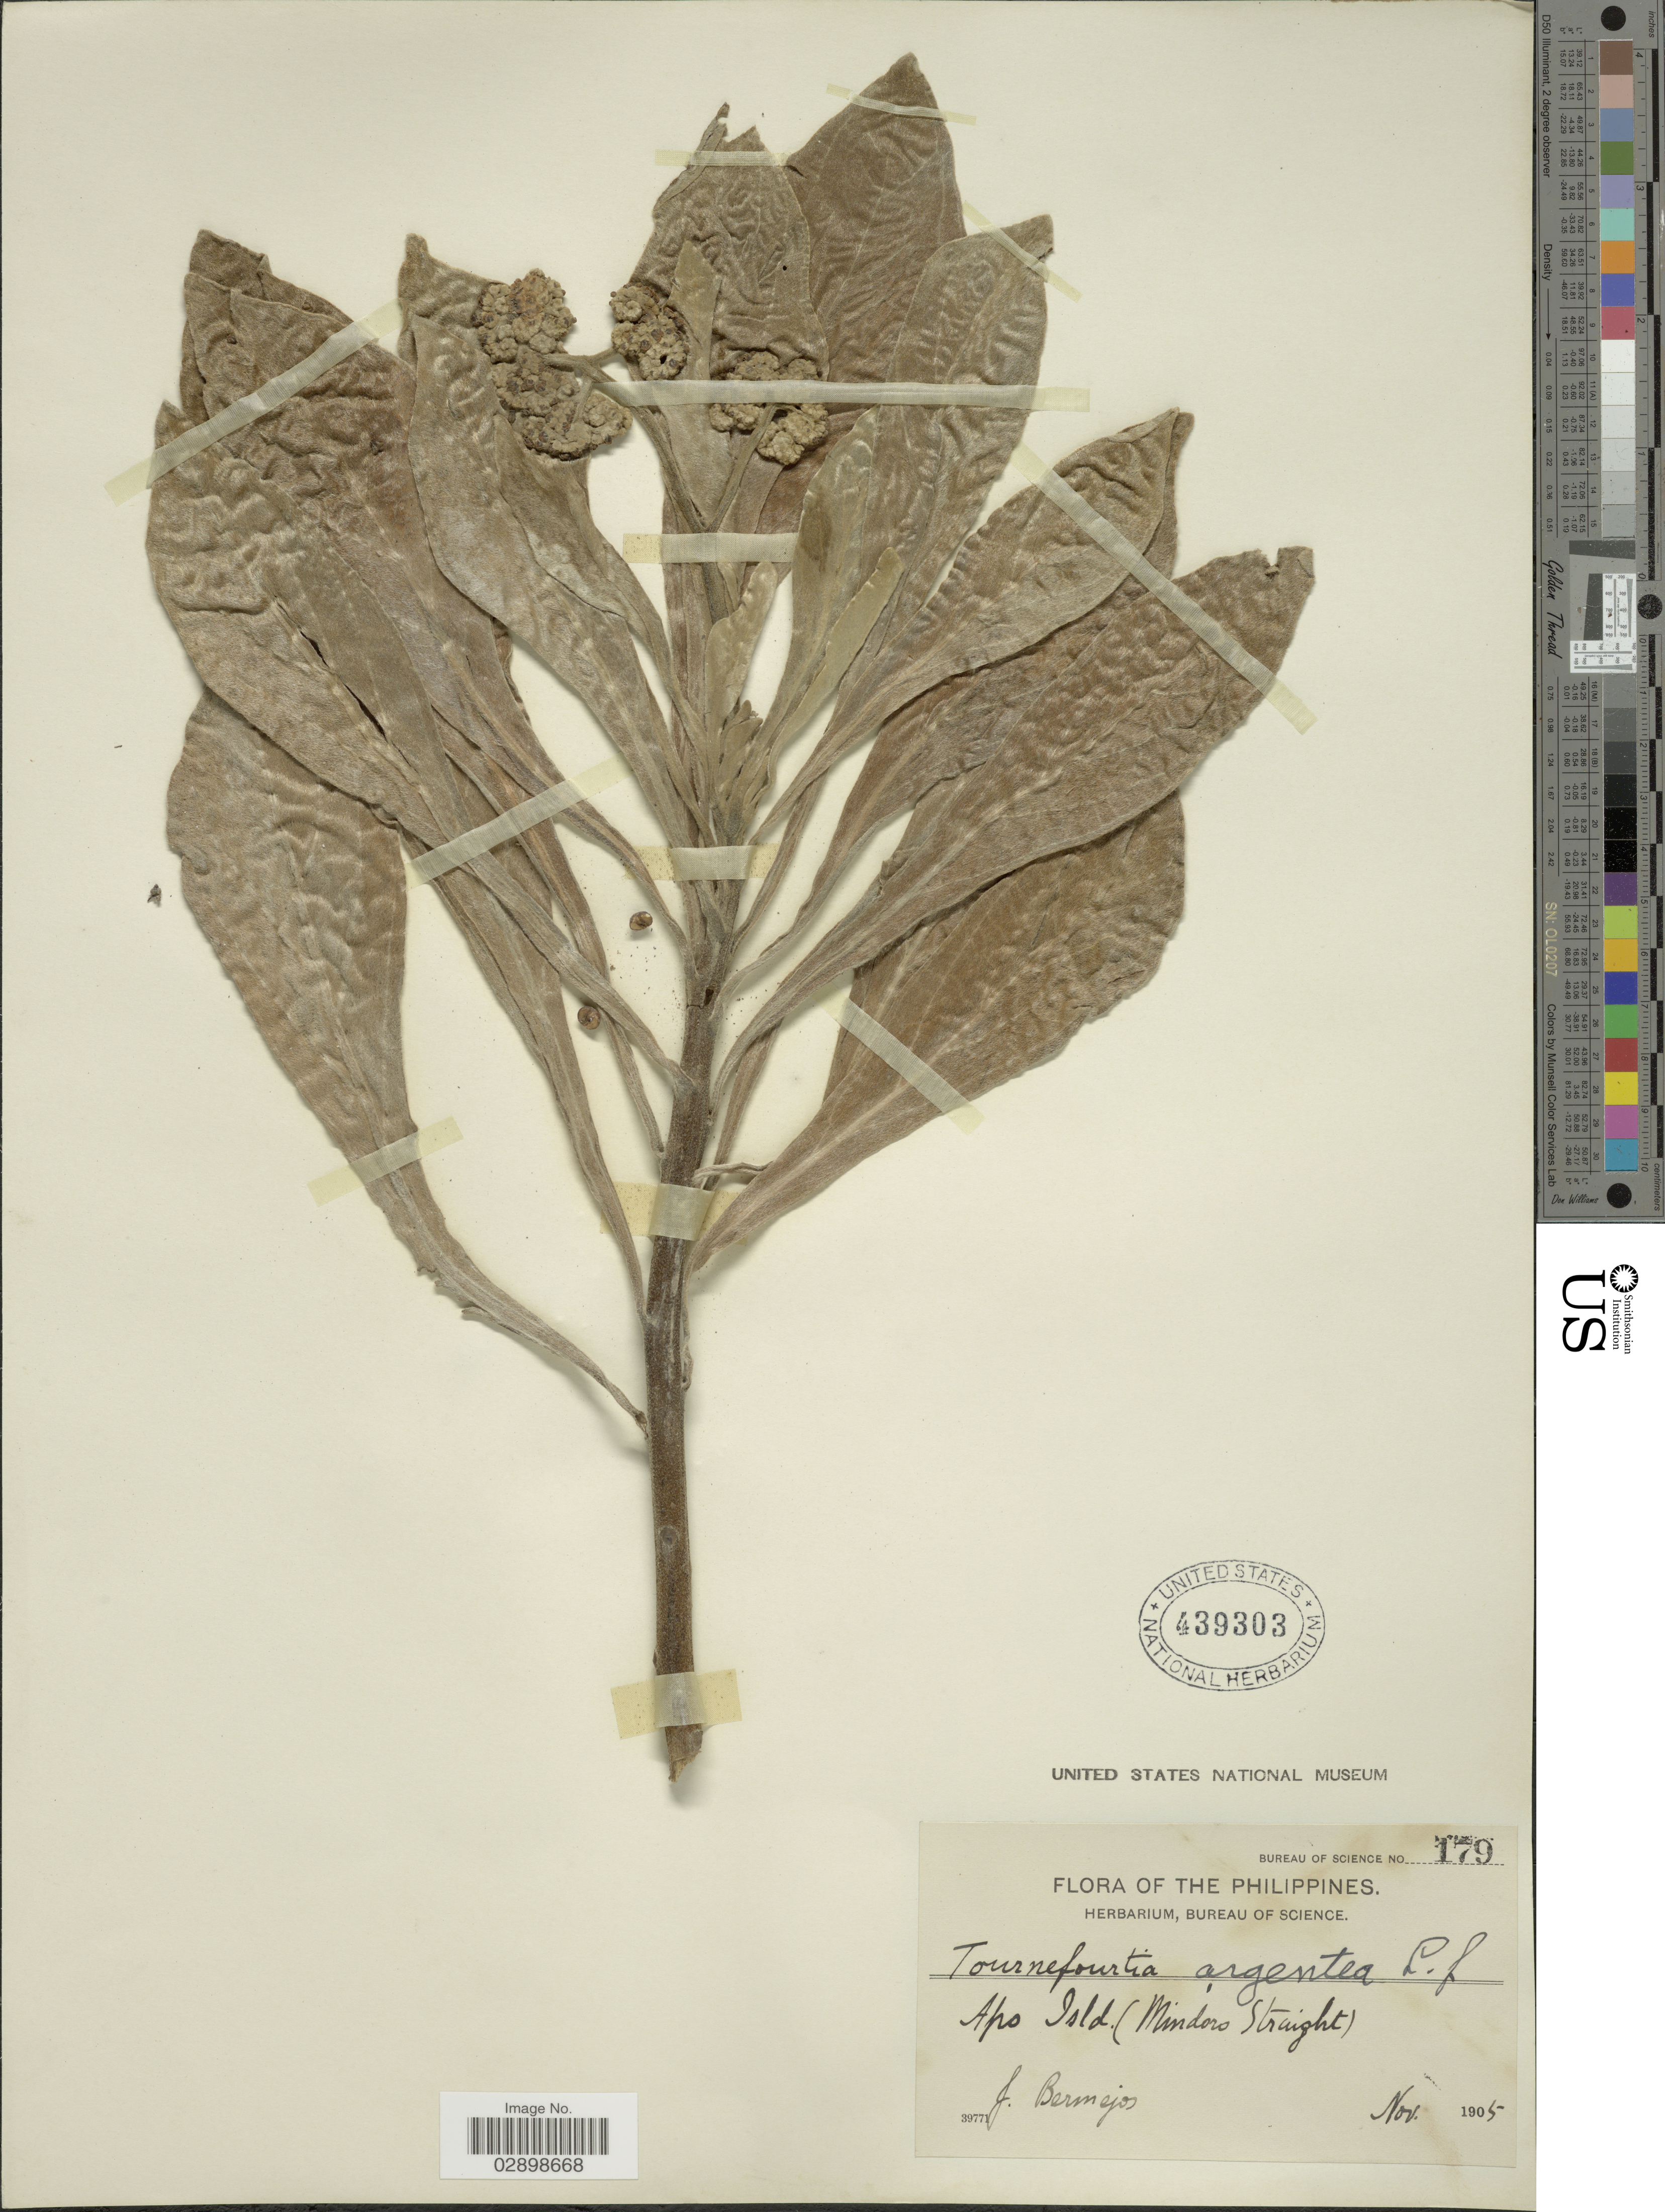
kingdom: Plantae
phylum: Tracheophyta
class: Magnoliopsida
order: Boraginales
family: Heliotropiaceae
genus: Tournefortia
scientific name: Tournefortia argentea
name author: L. f.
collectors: J. Bermejos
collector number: Bureau of Science 179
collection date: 1905-11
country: Philippines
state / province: Mimaropa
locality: Apo Isld. (Mindoro Straight).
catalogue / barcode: US 439303